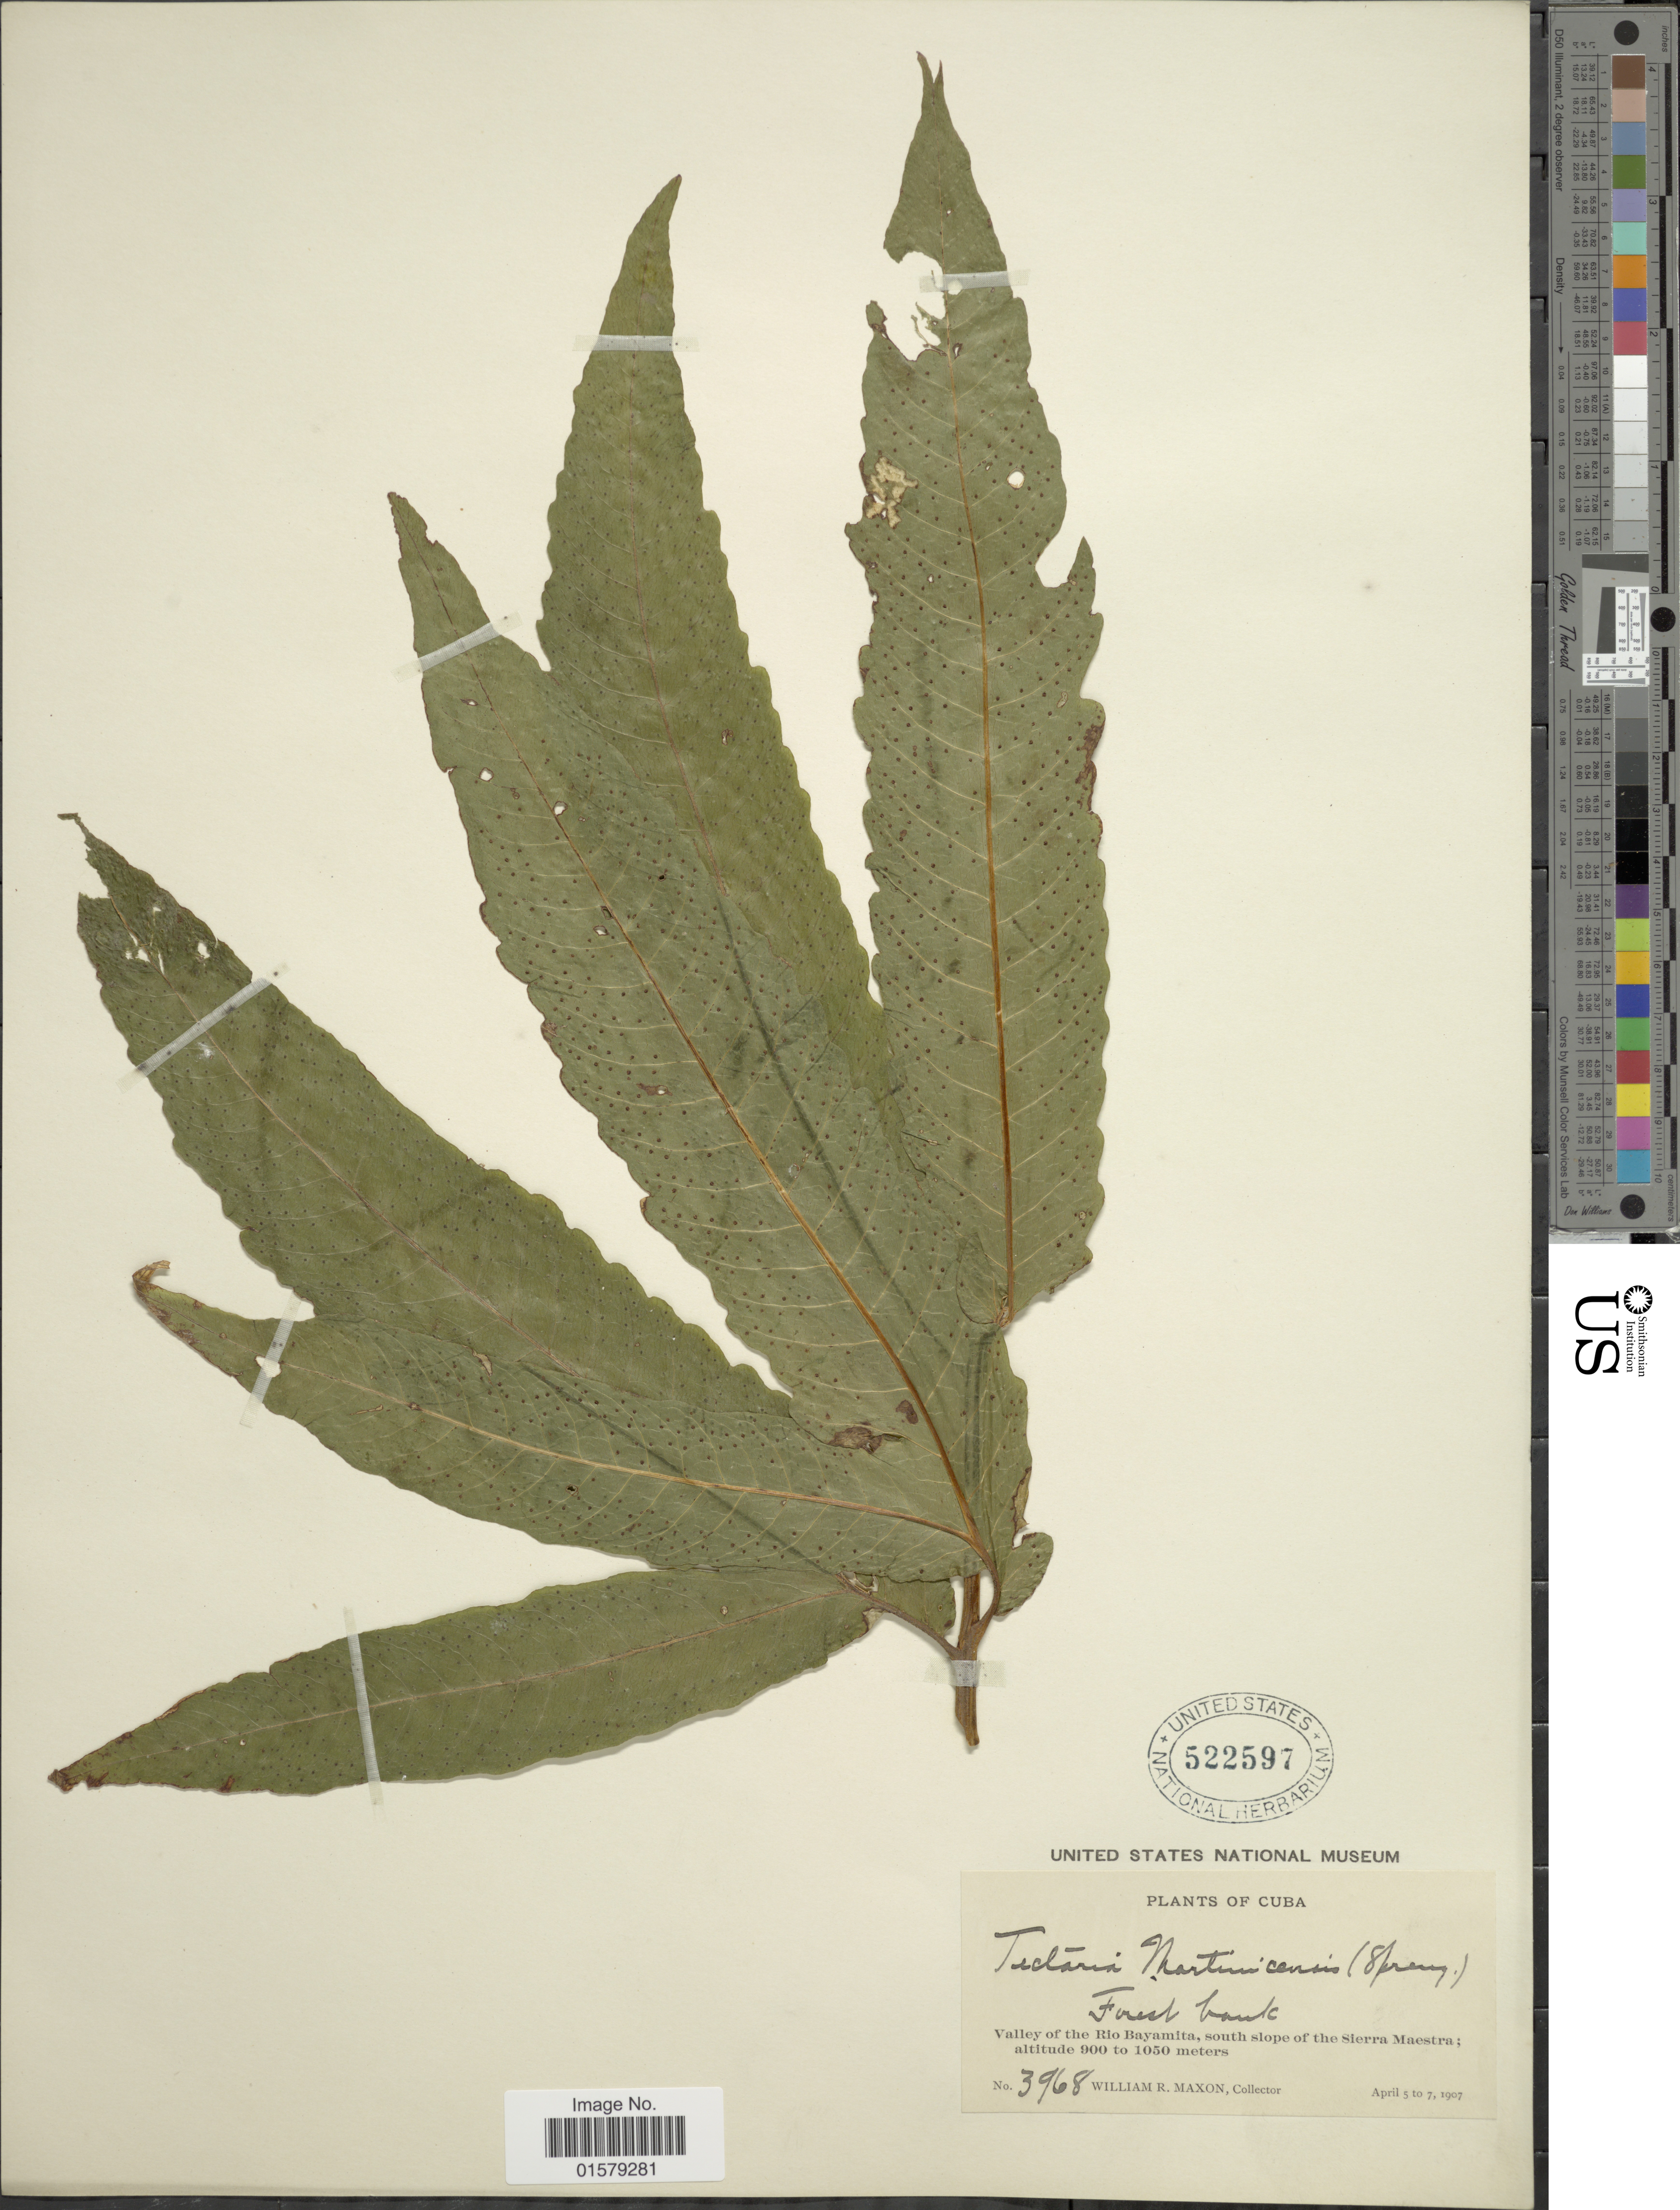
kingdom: Plantae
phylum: Tracheophyta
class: Polypodiopsida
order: Polypodiales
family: Tectariaceae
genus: Tectaria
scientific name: Tectaria incisa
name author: Cav.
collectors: W. R. Maxon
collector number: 3968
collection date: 1907-04-05/1907-04-07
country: Cuba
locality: Forest bank, valley of the Rio Bayamita, south slope of the Sierra Maestra.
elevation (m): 900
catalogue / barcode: US 522597